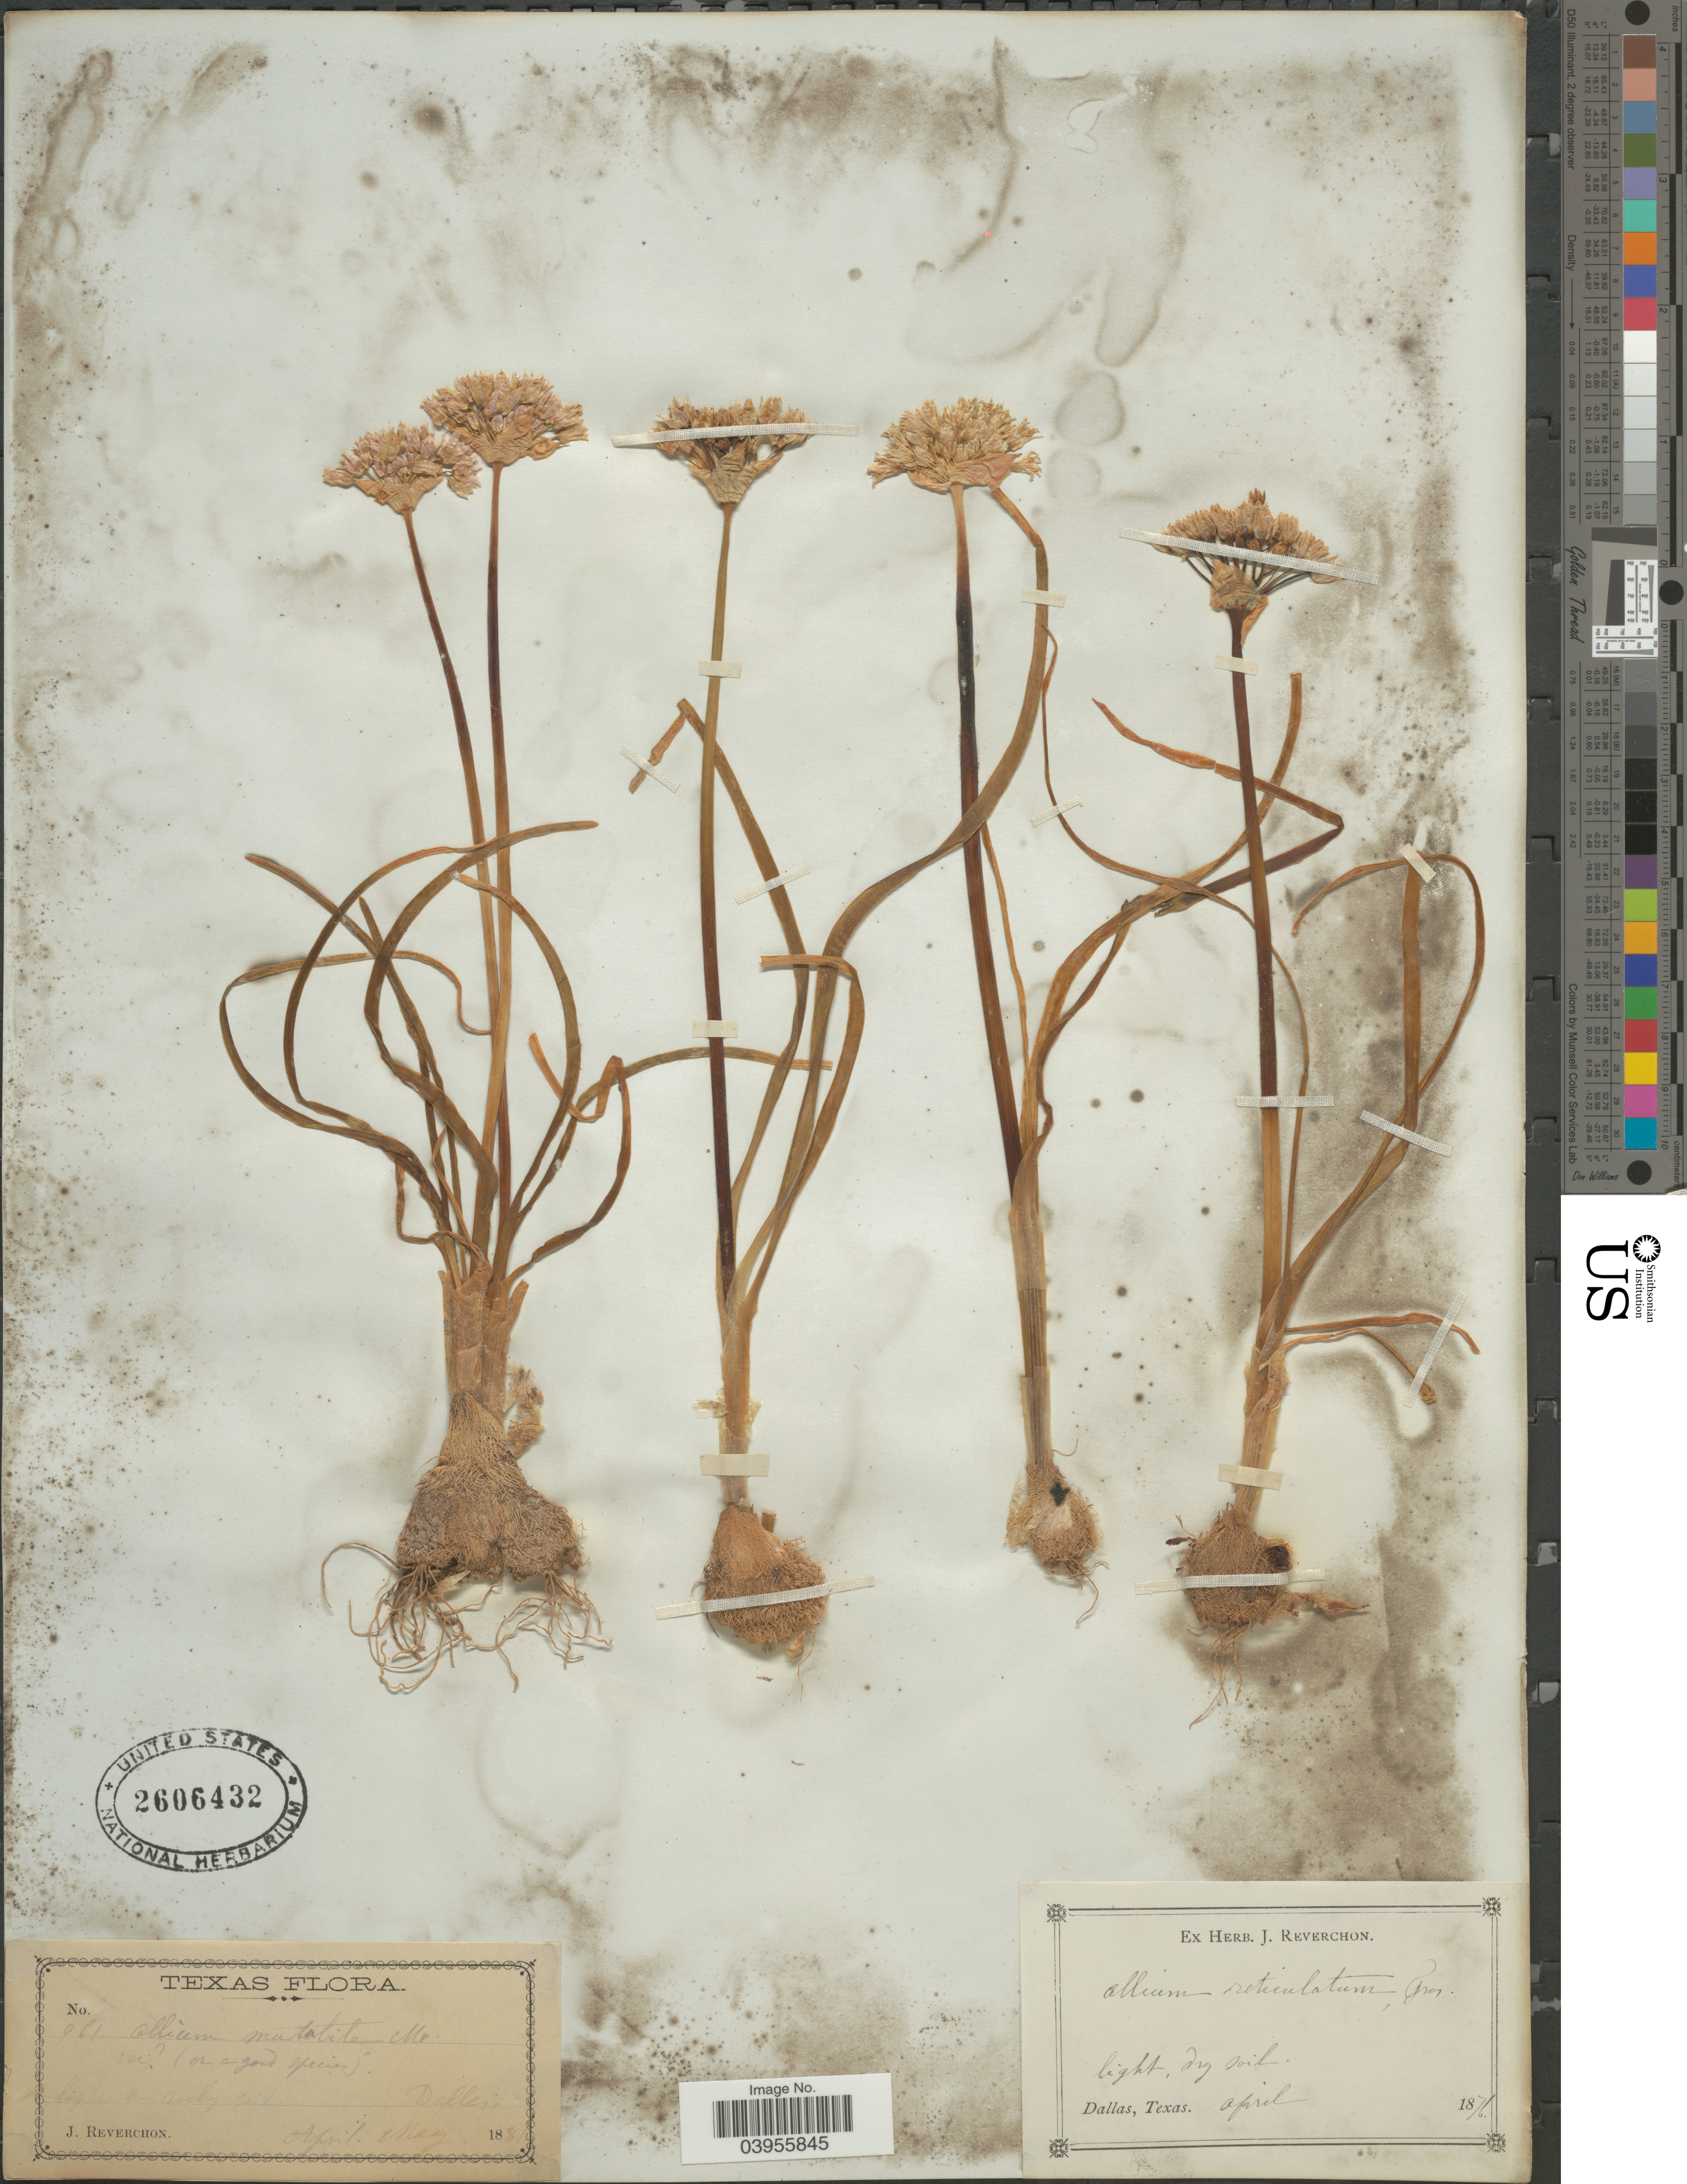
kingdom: Plantae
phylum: Tracheophyta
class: Liliopsida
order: Asparagales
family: Amaryllidaceae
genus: Allium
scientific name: Allium drummondii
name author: Regel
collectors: J. Reverchon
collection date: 1876-04/1876-05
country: United States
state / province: Texas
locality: Dallas.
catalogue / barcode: US 2606432